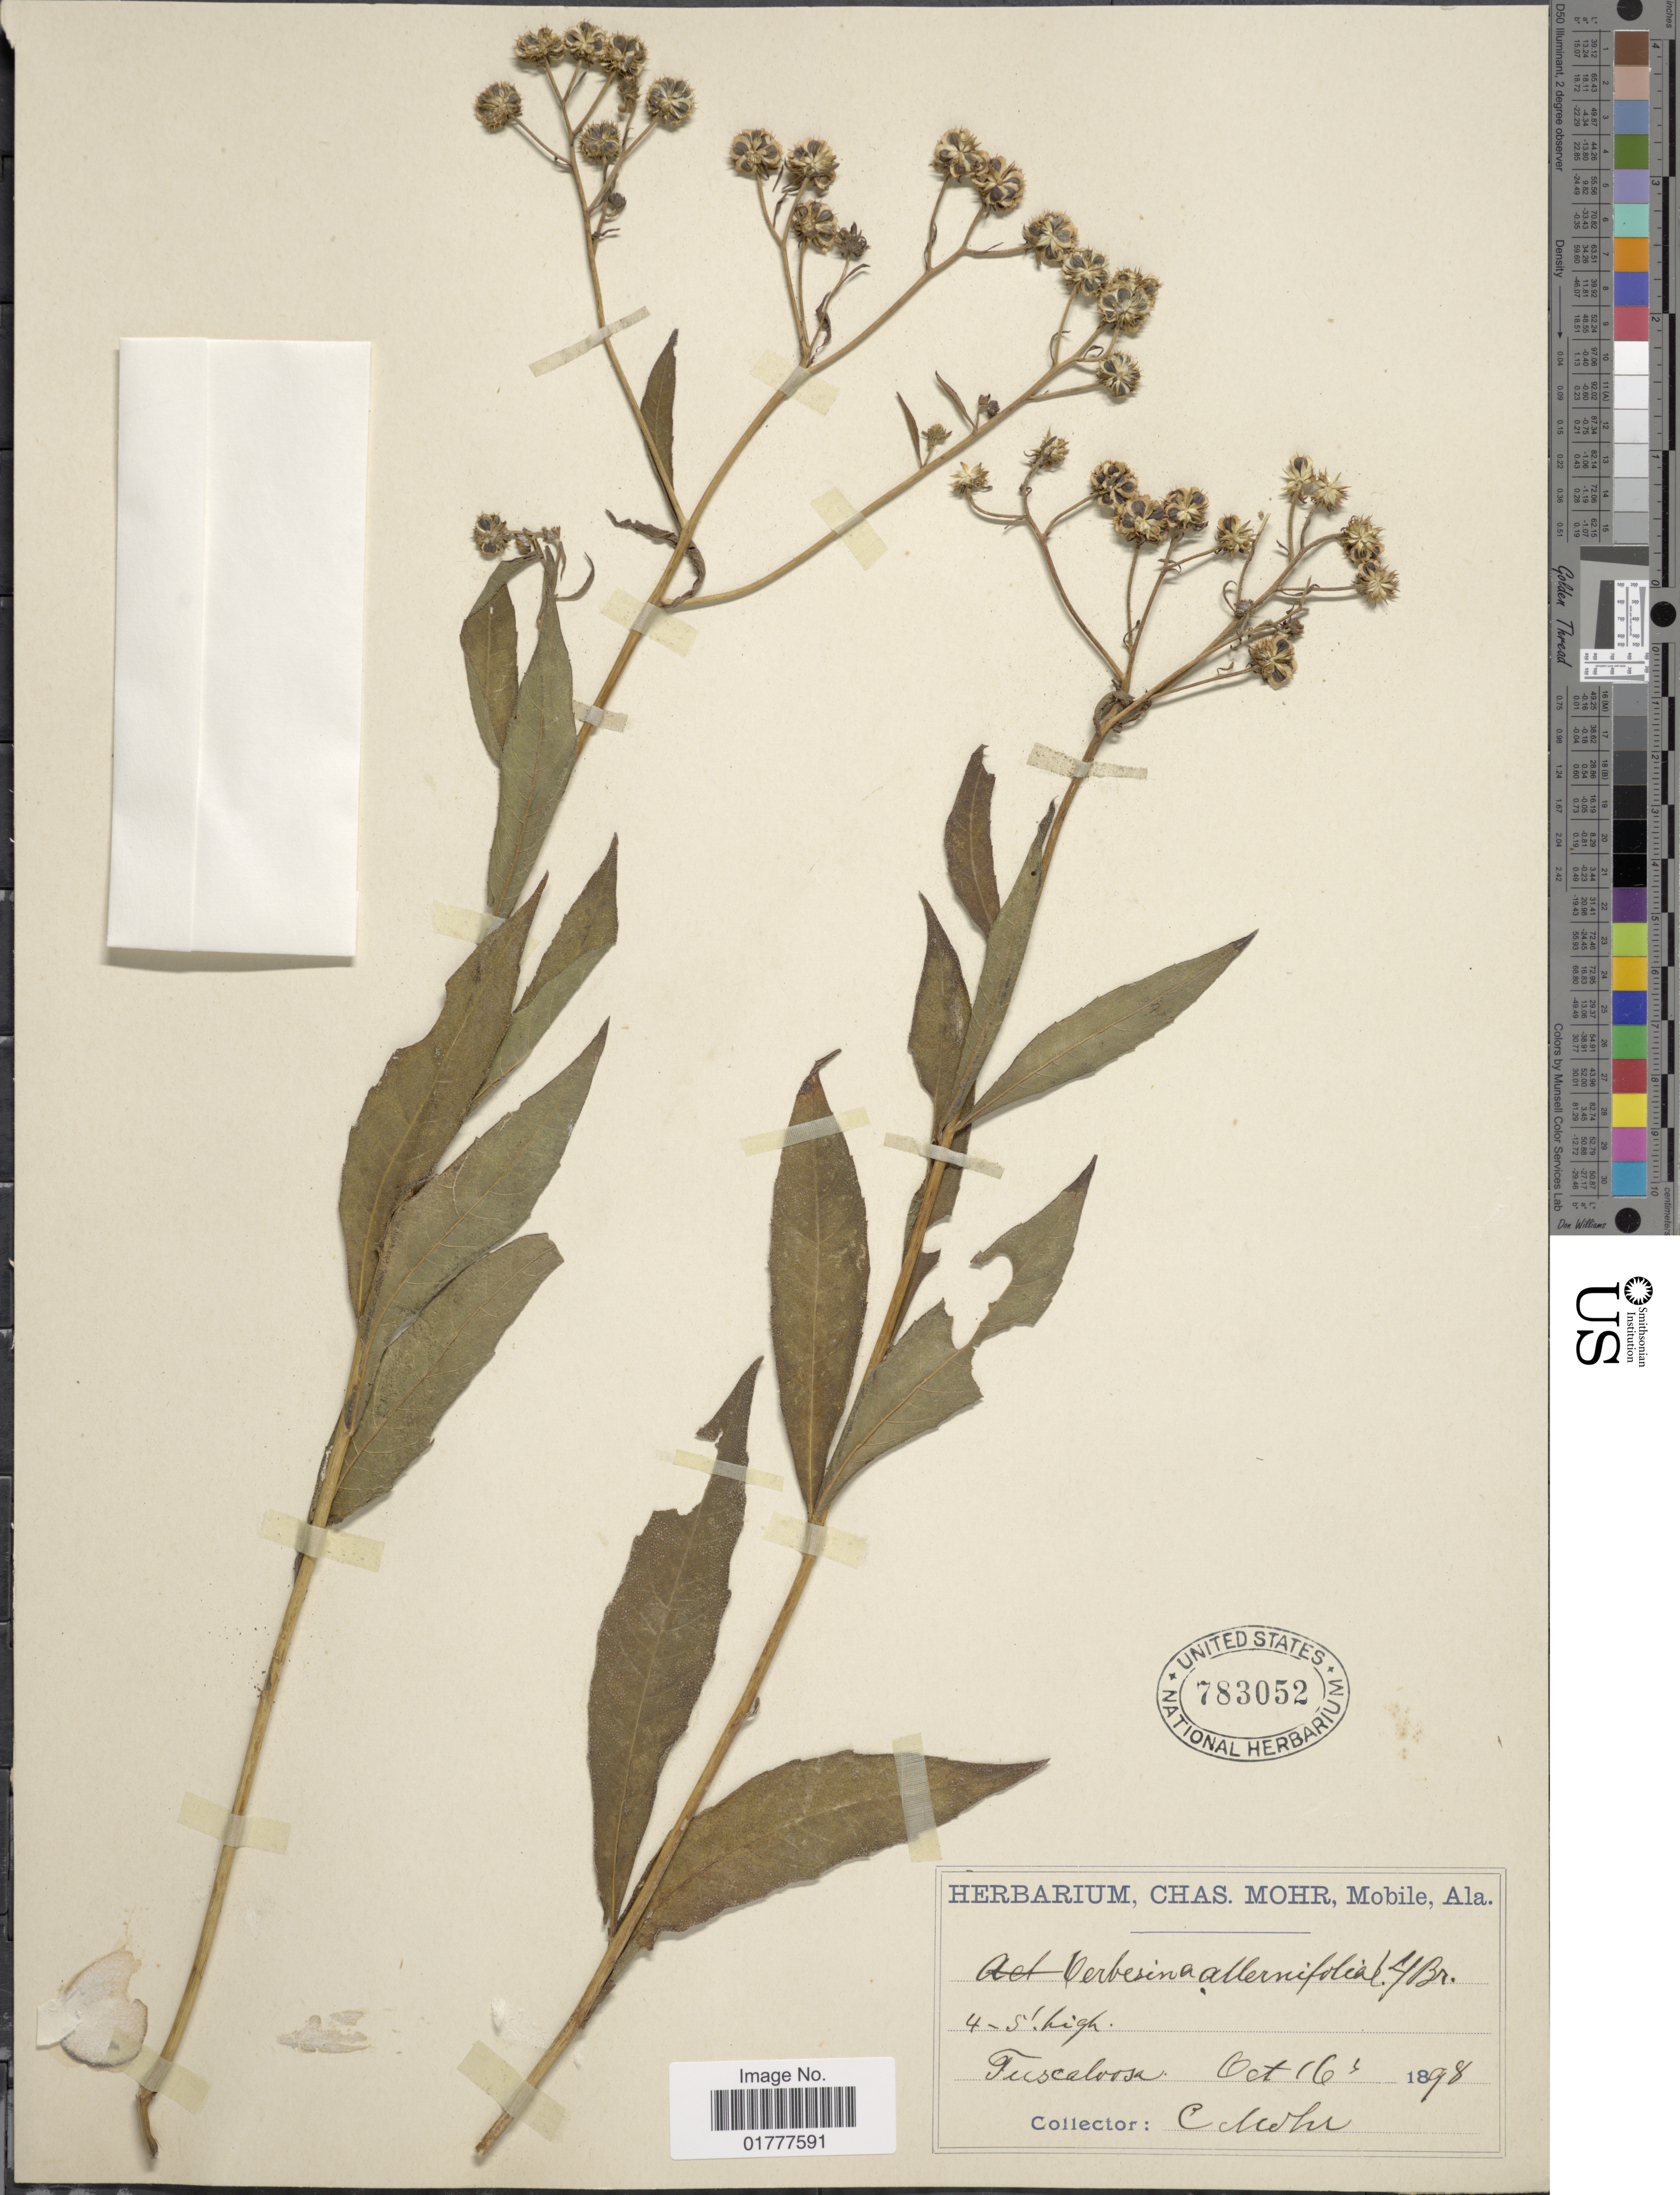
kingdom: Plantae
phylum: Tracheophyta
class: Magnoliopsida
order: Asterales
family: Asteraceae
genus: Actinomeris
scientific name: Actinomeris alternifolia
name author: (L.) DC.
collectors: Mohr, C. T. (herbarium)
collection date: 1898-10-16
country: United States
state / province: Alabama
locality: Tuscaloosa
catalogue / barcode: US 783052